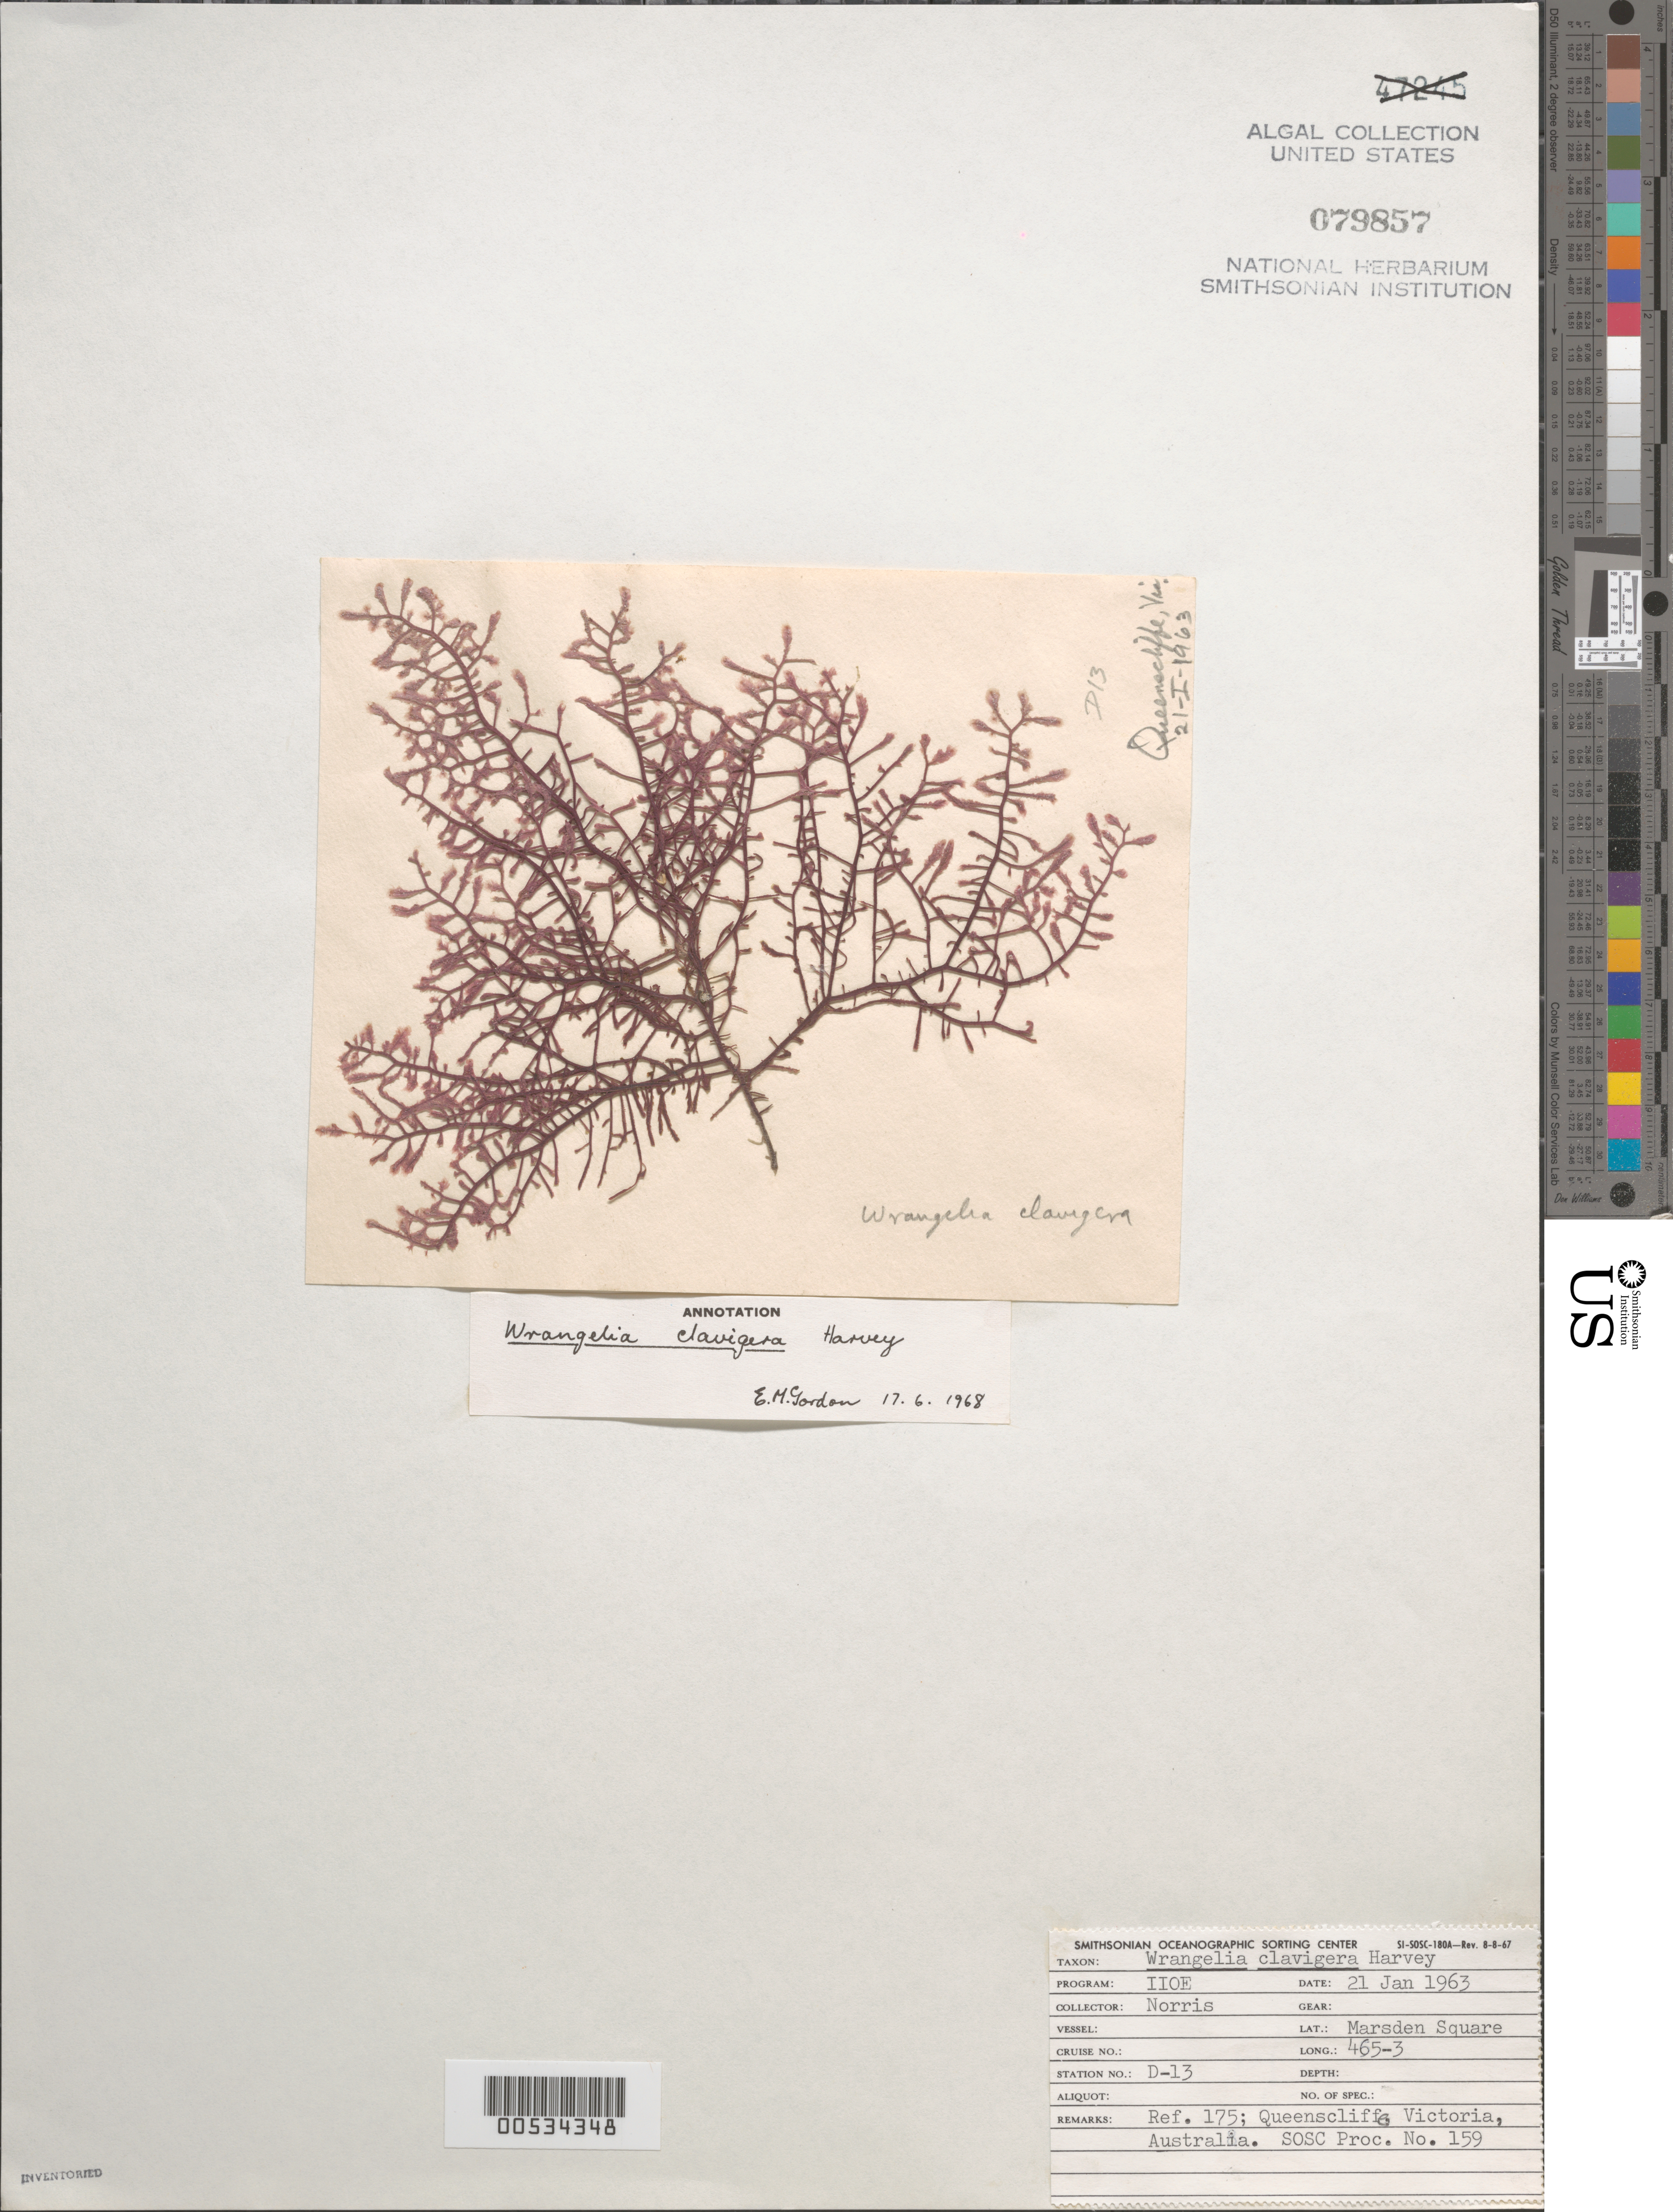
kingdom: Plantae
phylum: Rhodophyta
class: Florideophyceae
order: Ceramiales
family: Wrangeliaceae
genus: Wrangelia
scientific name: Wrangelia nobilis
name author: Hook. f. & Harv.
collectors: R. E. Norris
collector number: D13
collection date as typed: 21 Jan 1963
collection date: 1963-01-21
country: Australia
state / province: Victoria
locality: Queenscliffe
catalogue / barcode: US 79857